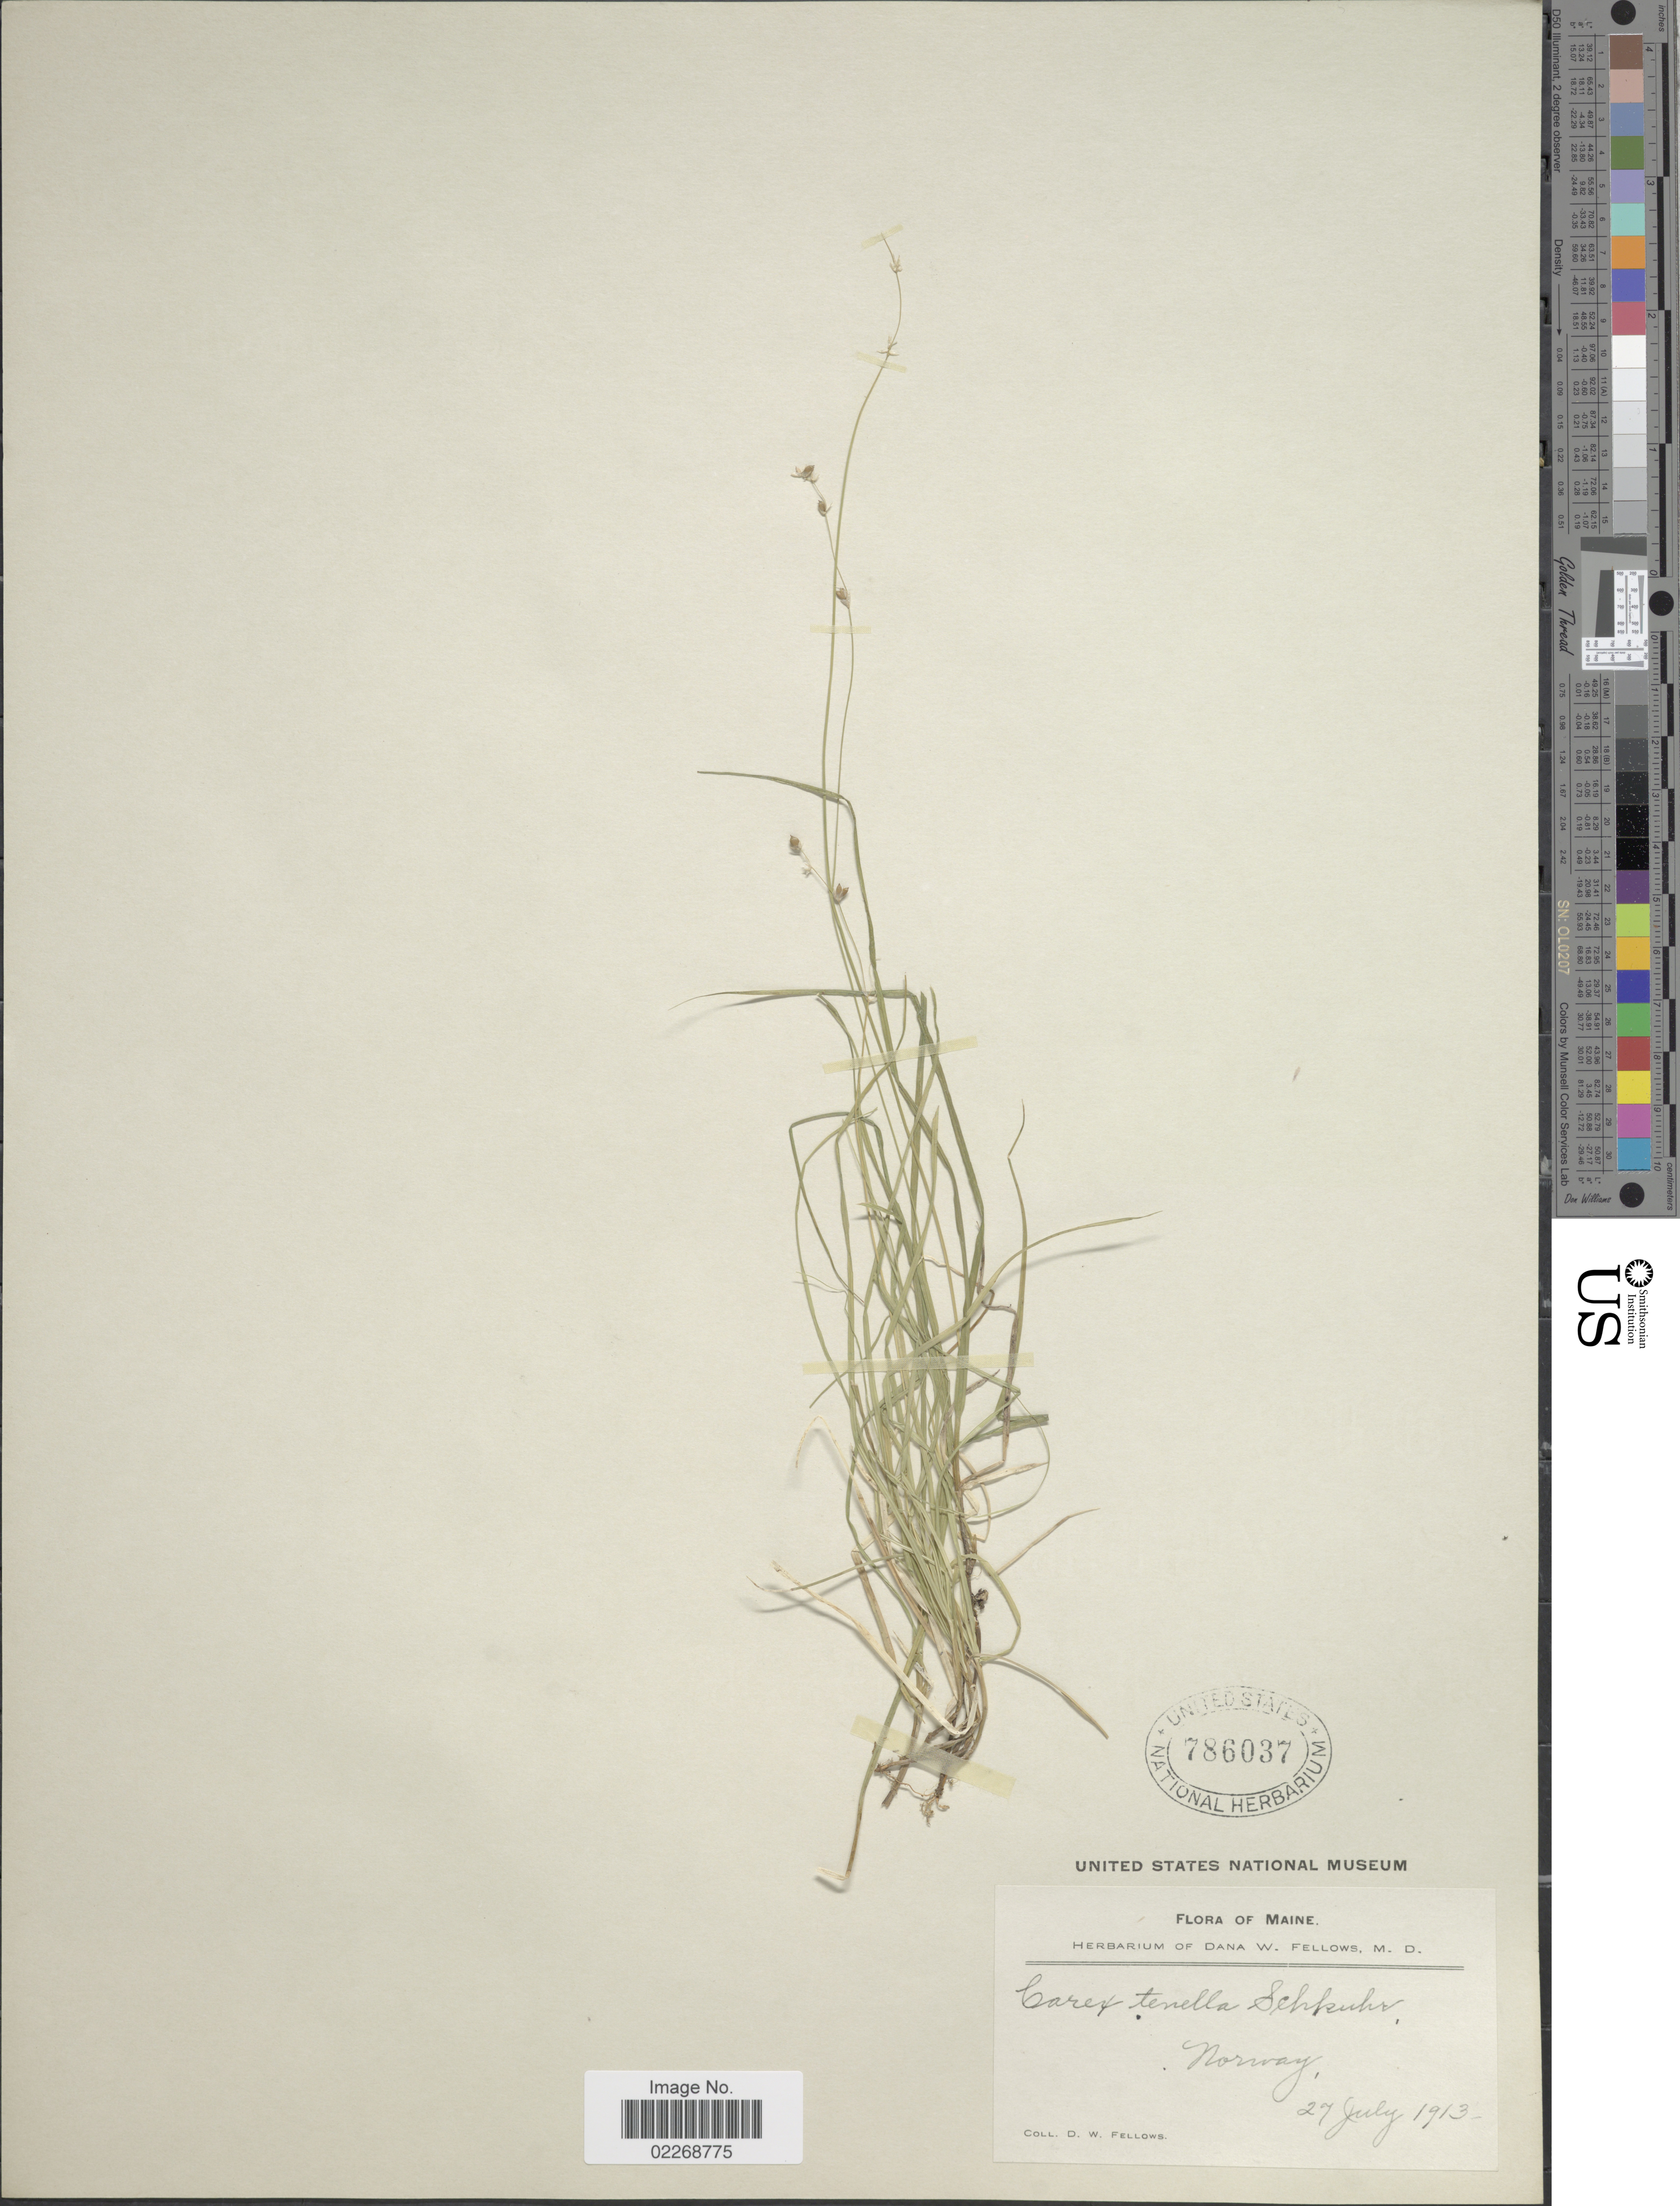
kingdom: Plantae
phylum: Tracheophyta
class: Liliopsida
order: Poales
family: Cyperaceae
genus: Carex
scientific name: Carex disperma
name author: Dewey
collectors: D. W. Fellows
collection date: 1913-07-27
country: United States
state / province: Maine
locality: Norway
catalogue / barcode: US 786037